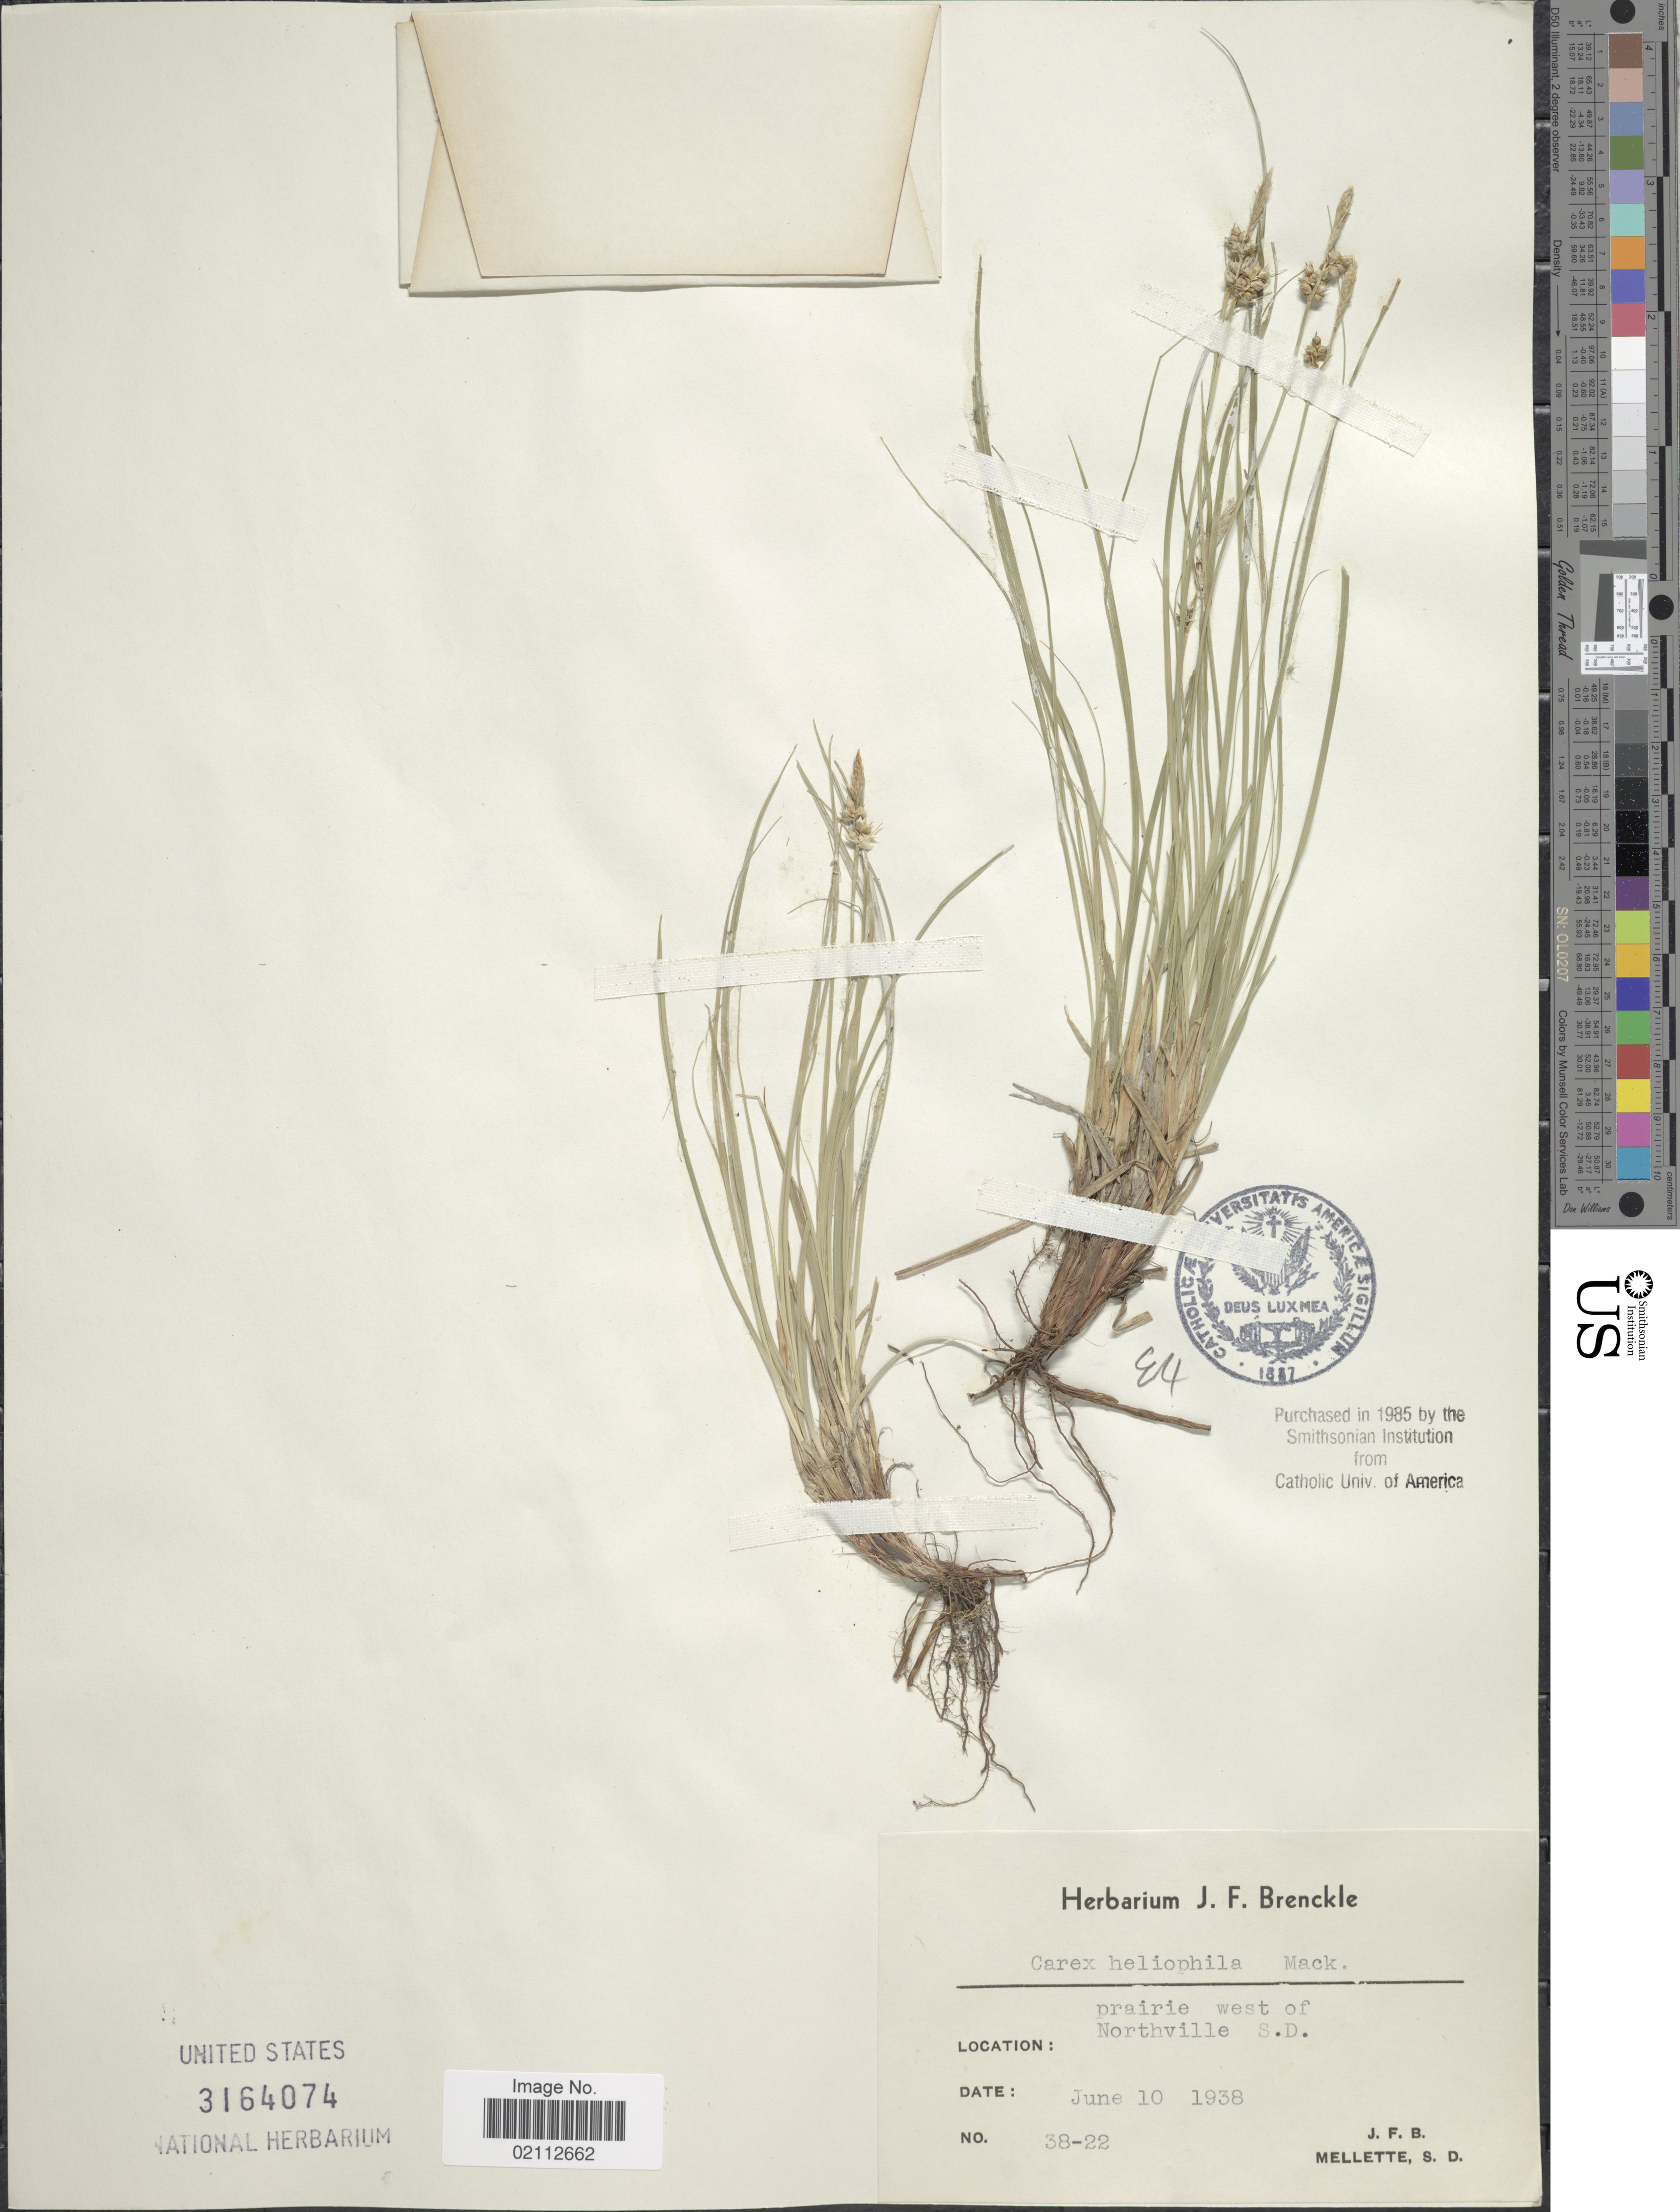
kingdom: Plantae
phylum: Tracheophyta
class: Liliopsida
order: Poales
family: Cyperaceae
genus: Carex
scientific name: Carex heliophila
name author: Mack.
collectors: J. Brenckle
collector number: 38-22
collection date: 1938-06-10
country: United States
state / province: South Dakota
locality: West of Northville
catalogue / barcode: US 3164074